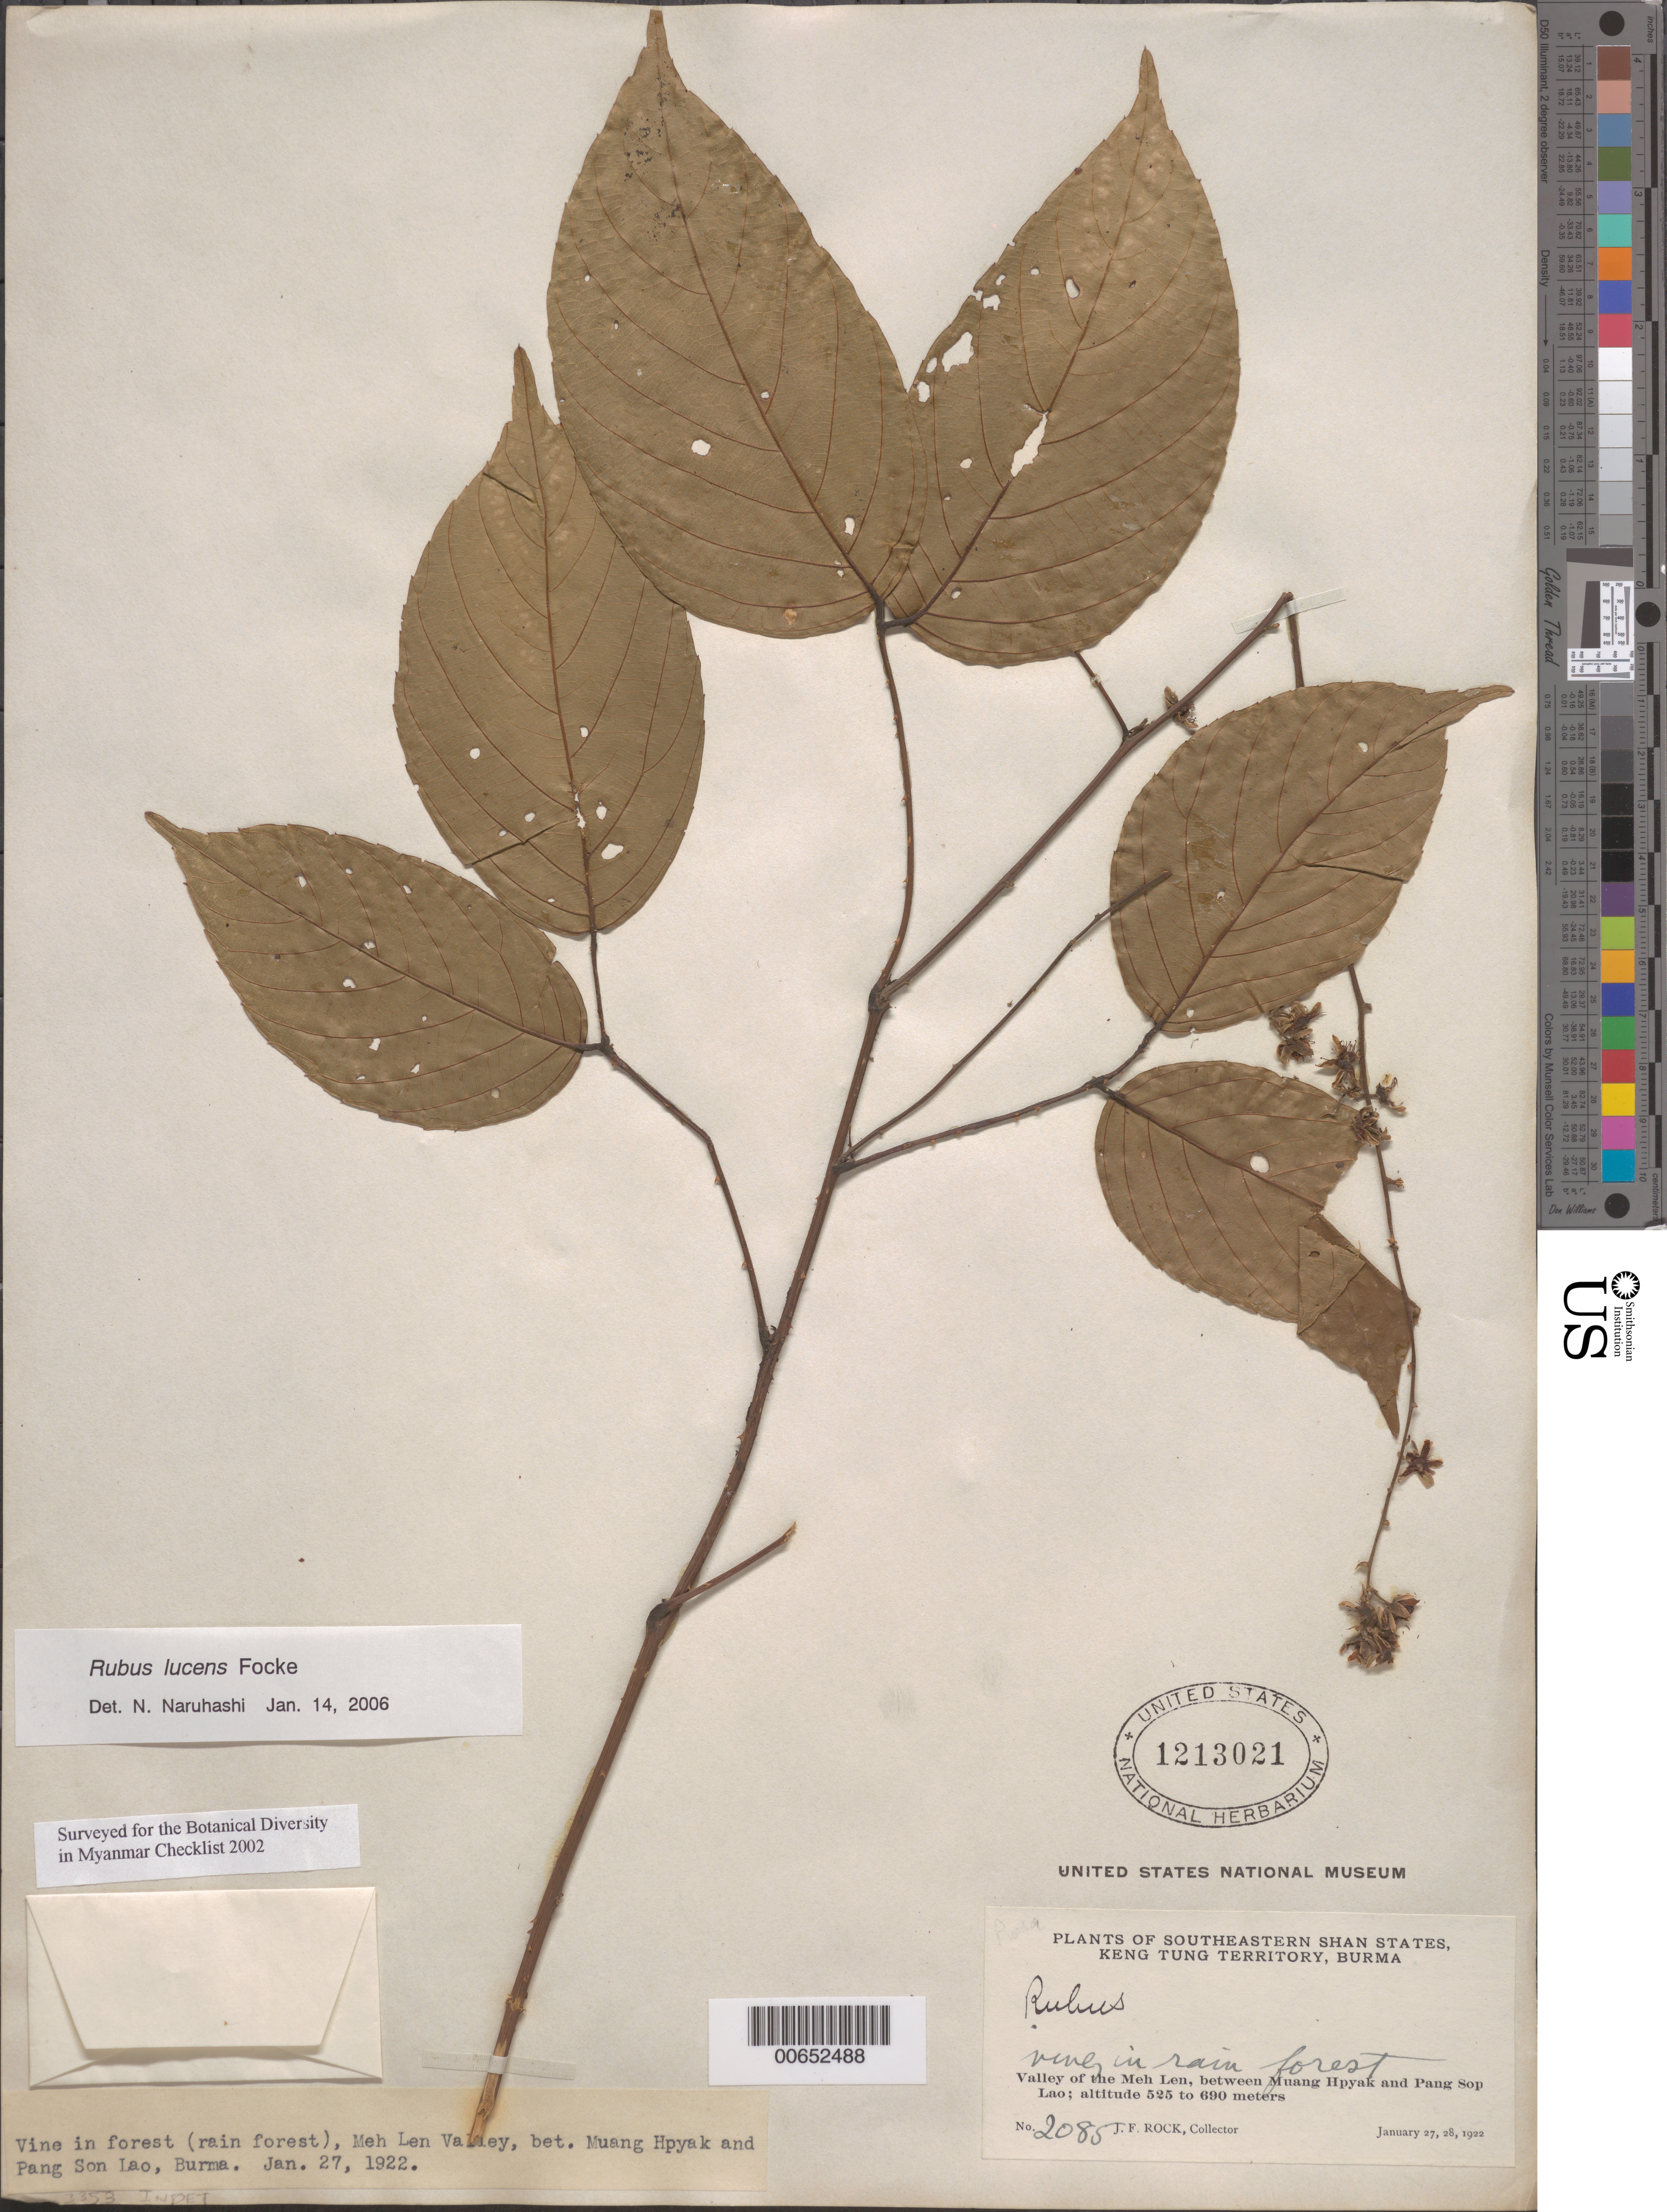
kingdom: Plantae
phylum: Tracheophyta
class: Magnoliopsida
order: Rosales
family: Rosaceae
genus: Rubus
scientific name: Rubus sp.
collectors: J. F. Rock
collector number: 2085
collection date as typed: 27 Jan 1922 and 28 Jan 1922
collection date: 1922-01-27,1922-01-28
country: Myanmar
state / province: Shan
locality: Keng Tung Territory, valley of the Meh Len, between Muang Hpyak and Pang Sop Lao.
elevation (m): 525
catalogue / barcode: US 1213021